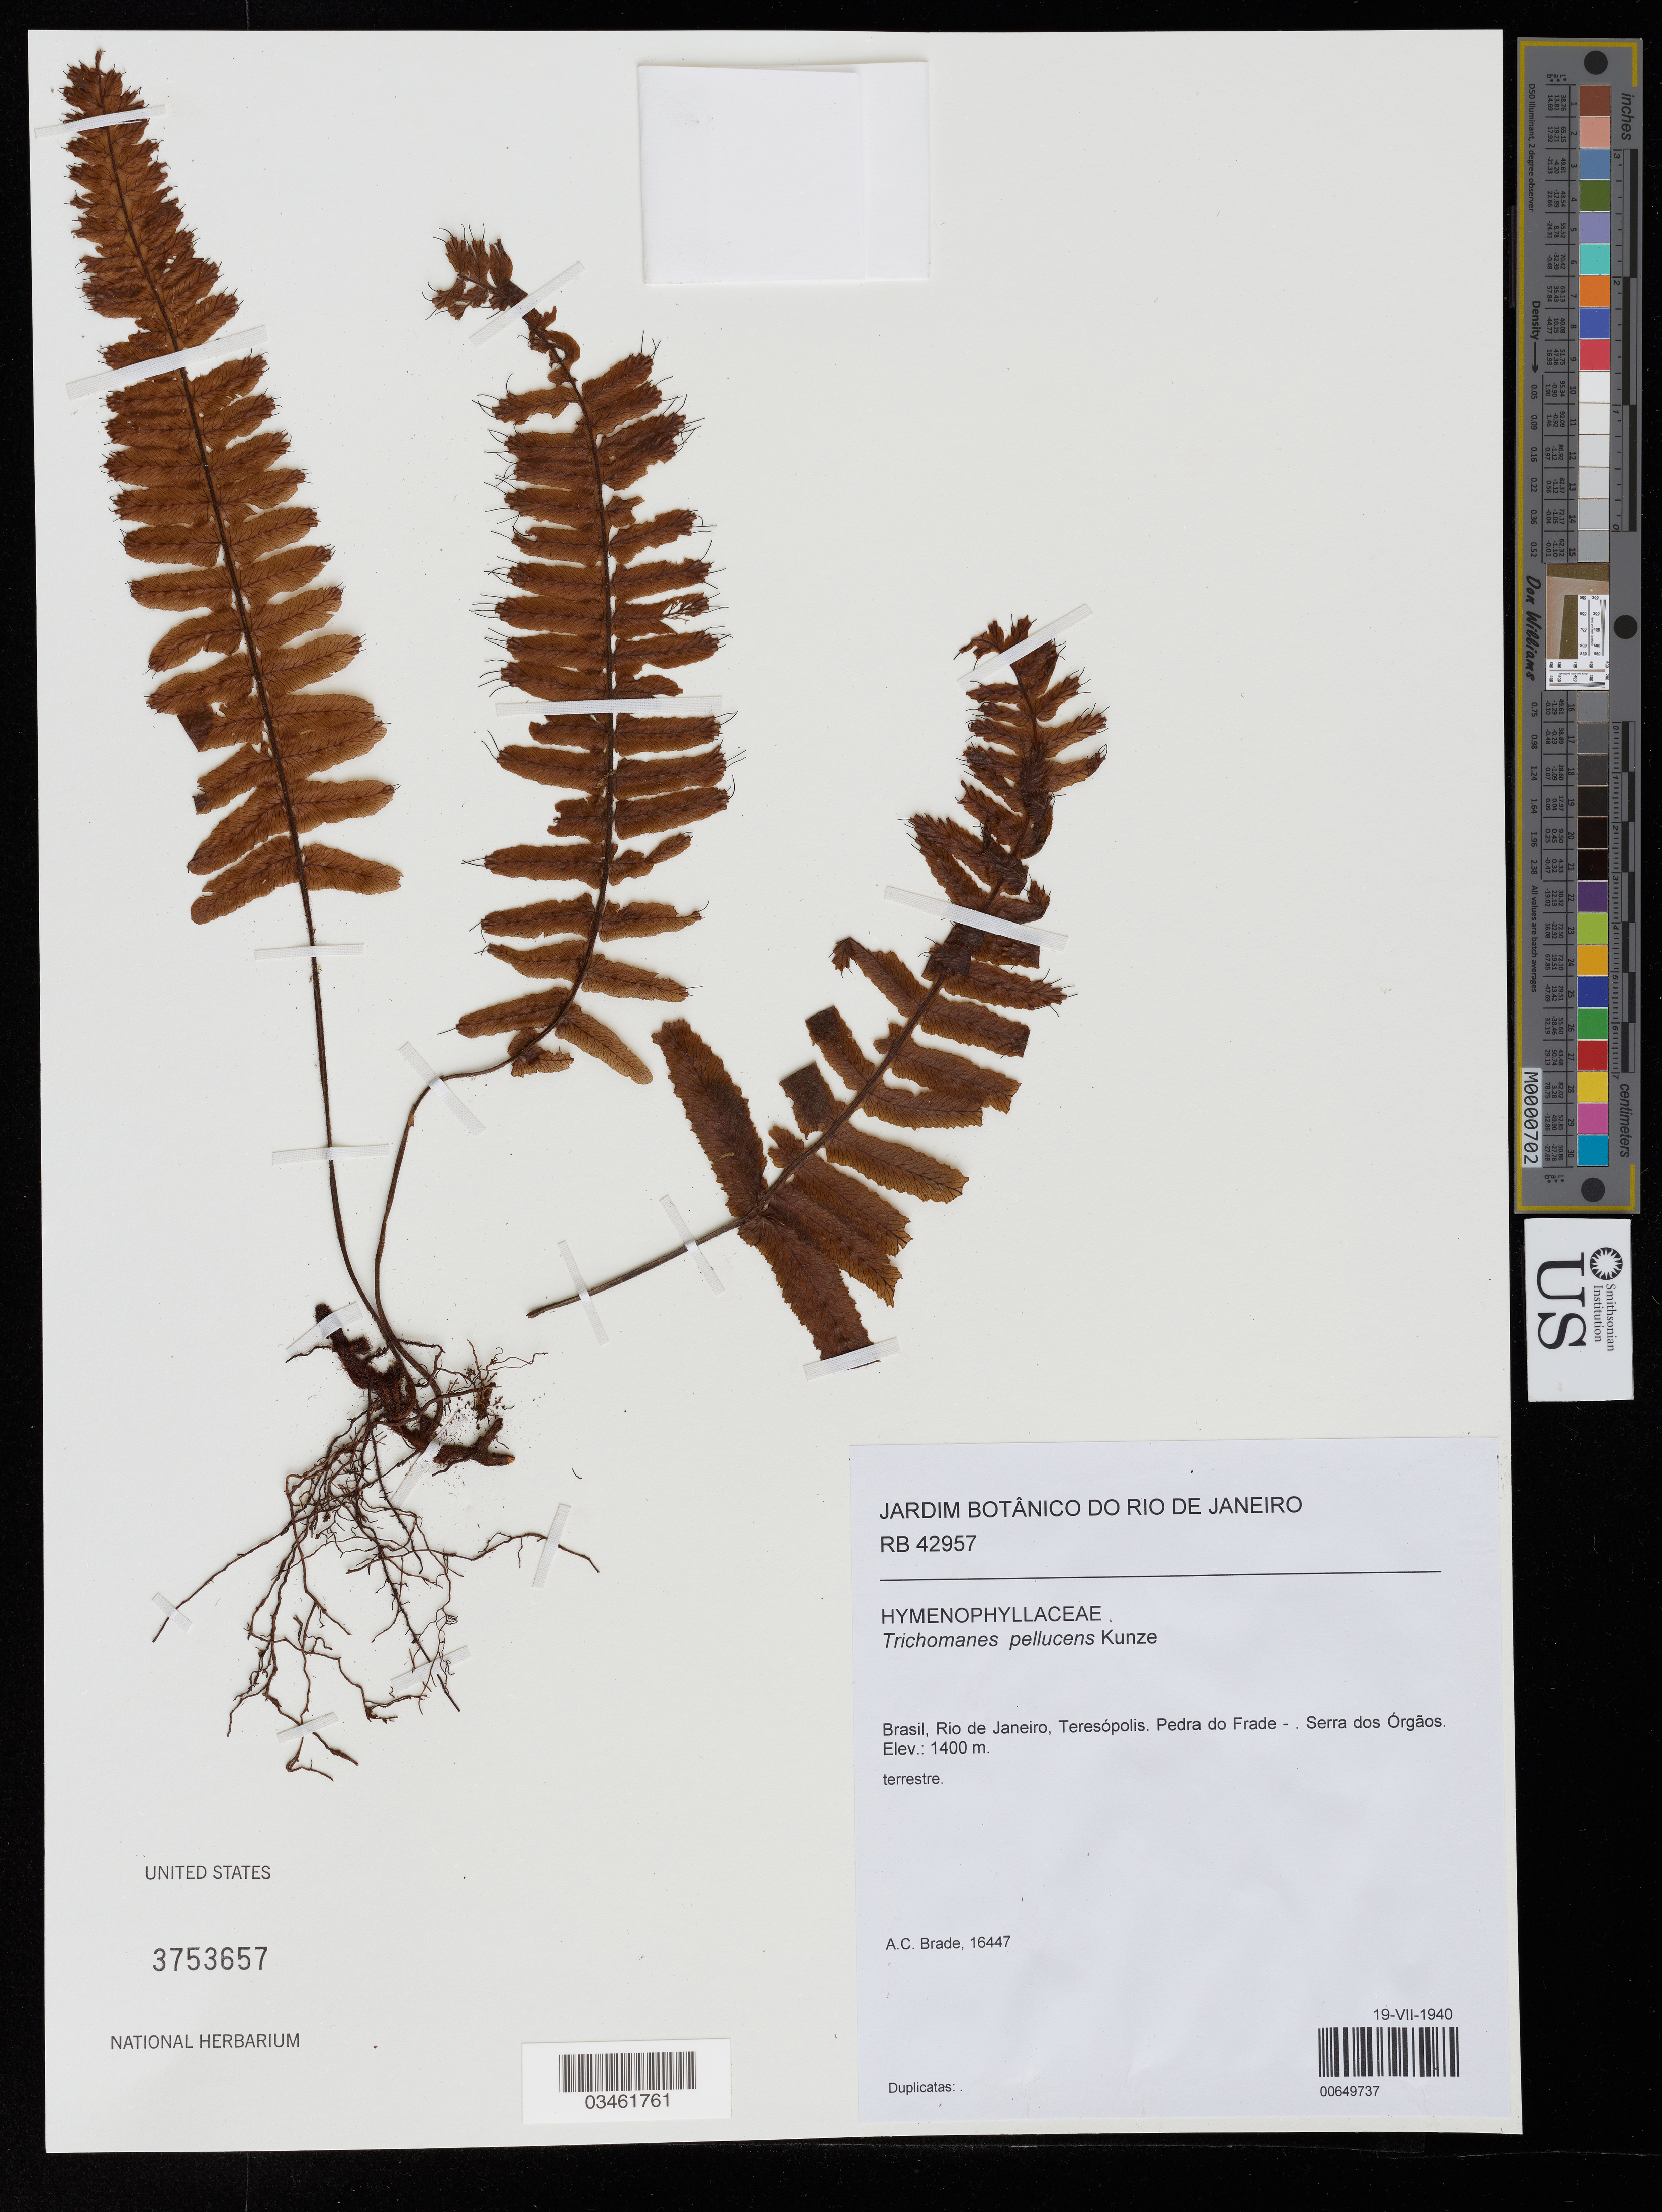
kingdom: Plantae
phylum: Tracheophyta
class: Polypodiopsida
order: Hymenophyllales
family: Hymenophyllaceae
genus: Trichomanes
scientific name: Trichomanes pellucens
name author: Kunze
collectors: A. C. Brade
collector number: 16447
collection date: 1940-07-19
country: Brazil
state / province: Rio de Janeiro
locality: Teresópolis. Pedra do Frade - Serra dos Órgãos.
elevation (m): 1400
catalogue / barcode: US 3753657